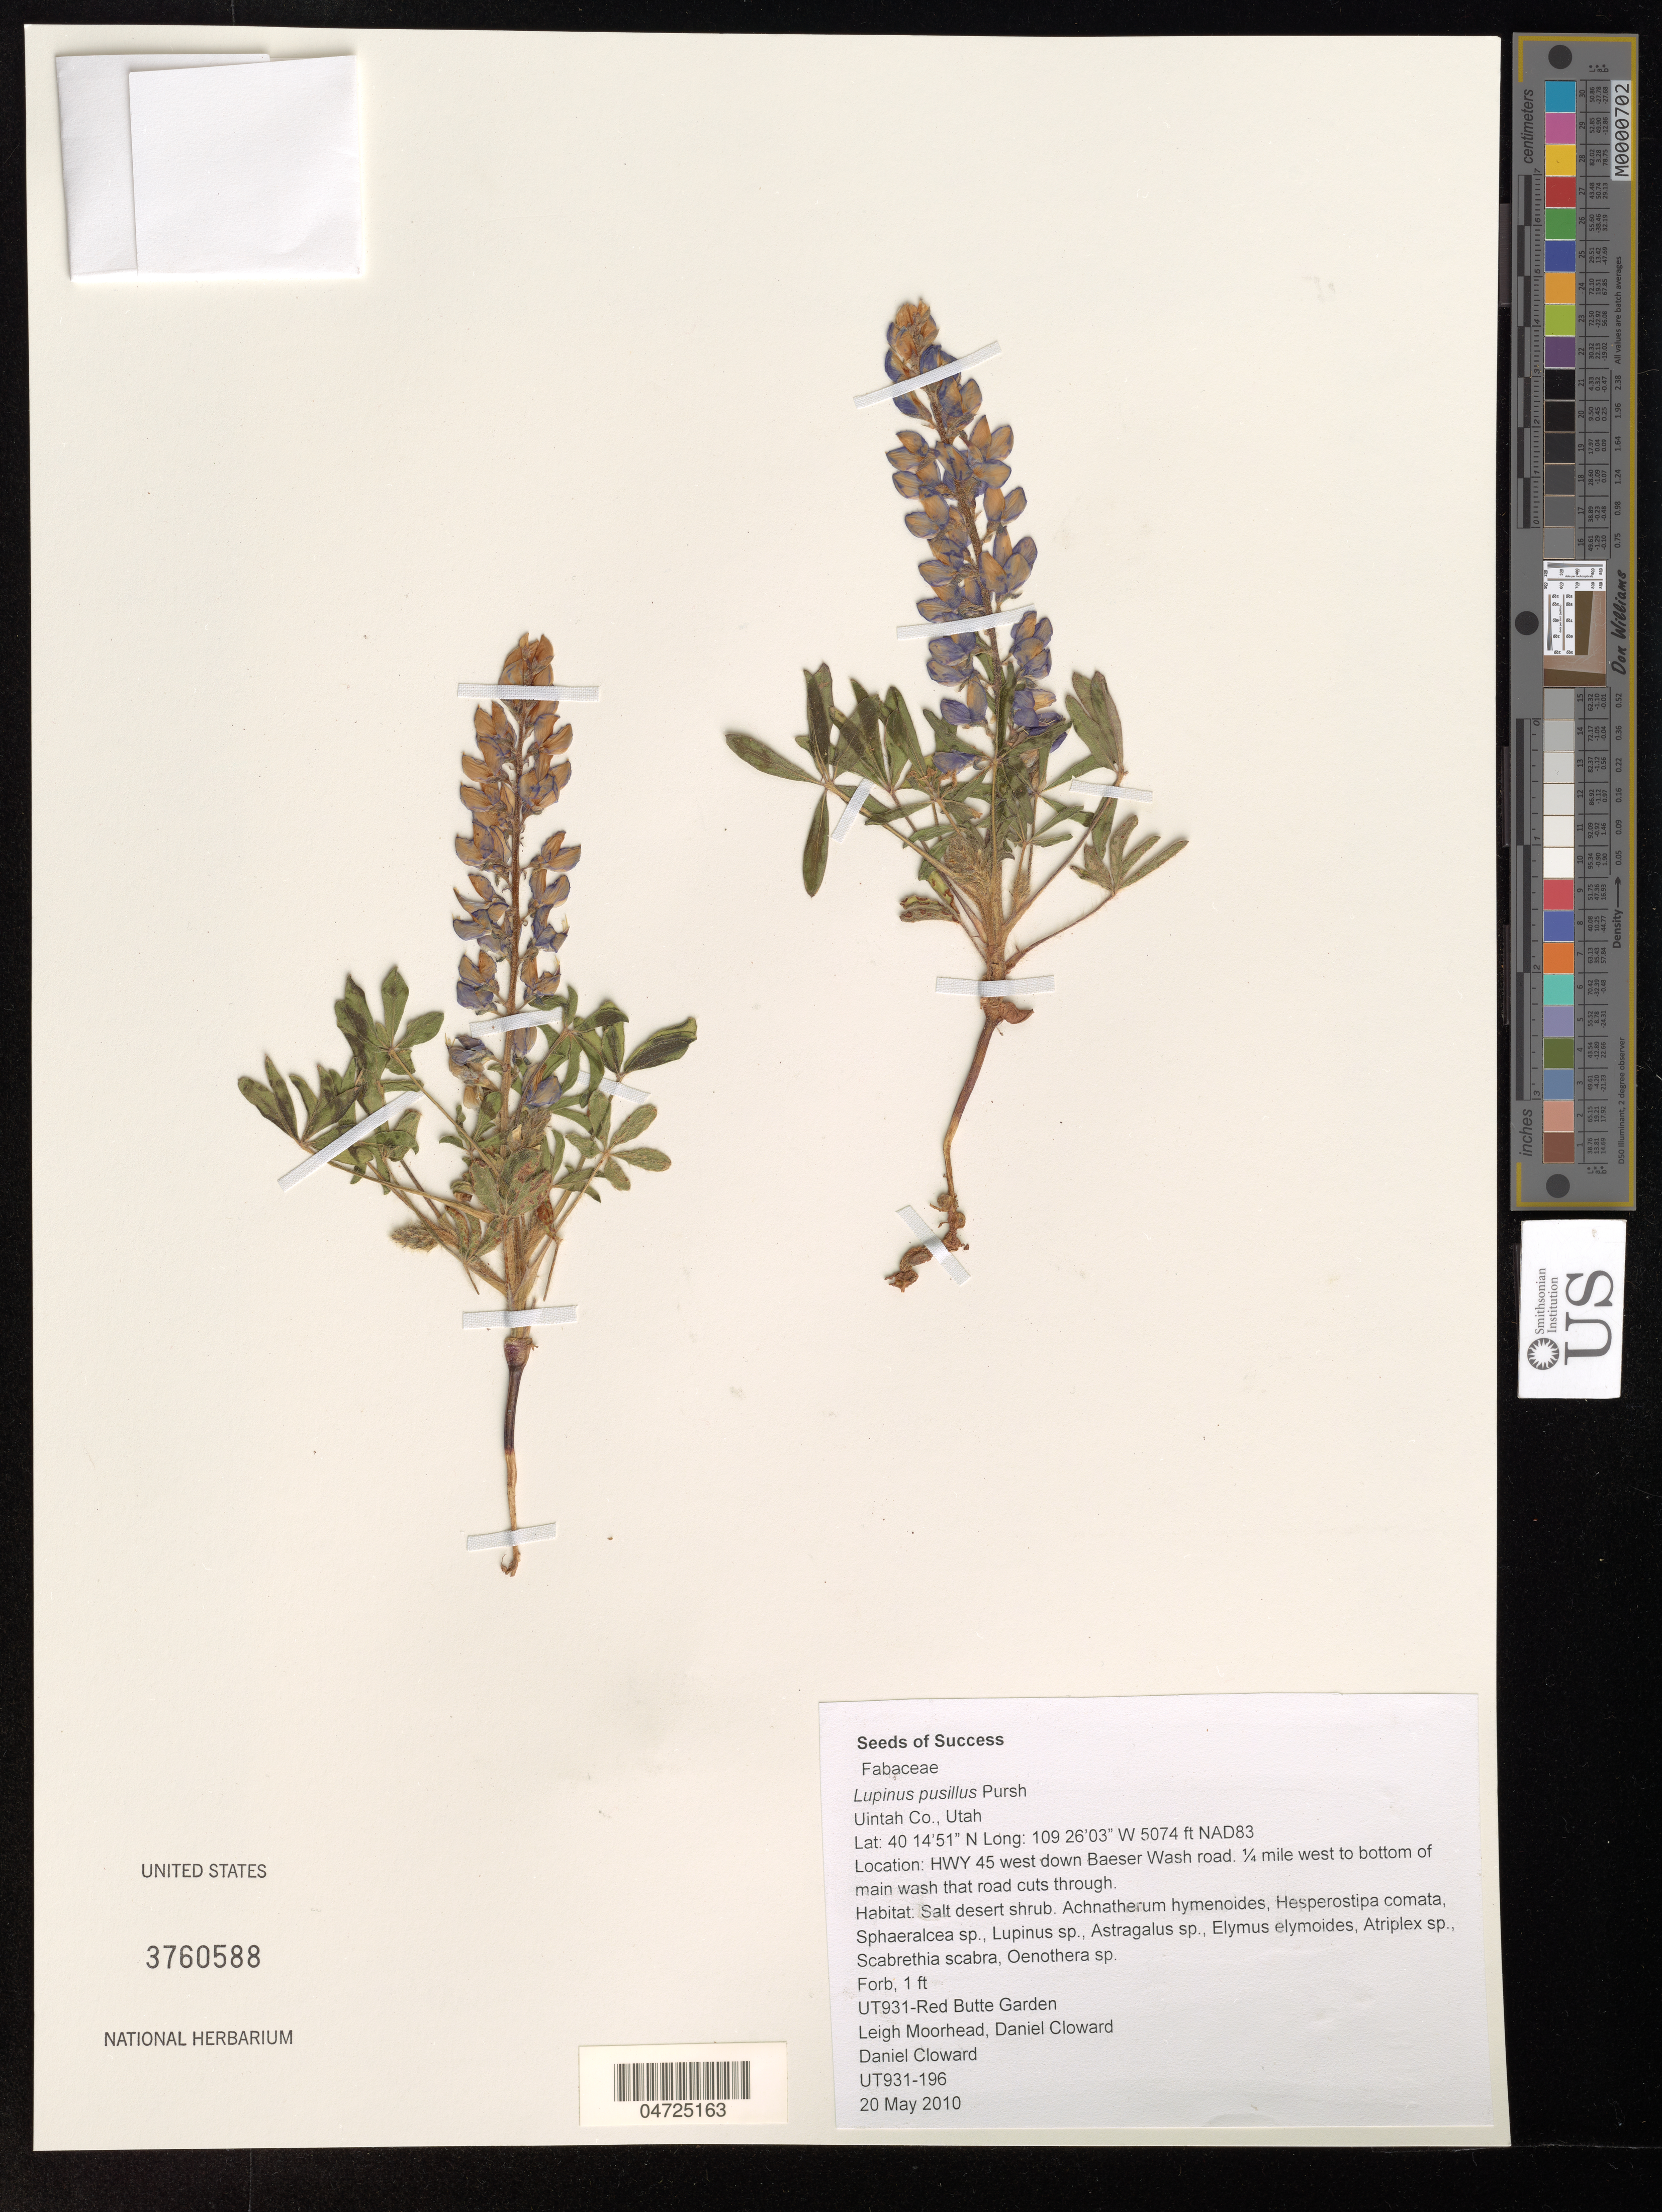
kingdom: Plantae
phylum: Tracheophyta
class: Magnoliopsida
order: Fabales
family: Fabaceae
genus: Lupinus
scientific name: Lupinus pusillus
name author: Pursh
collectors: L. Moorhead & D. Cloward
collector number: UT931-196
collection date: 2010-05-20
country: United States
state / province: Utah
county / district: Uintah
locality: Uintah Co. NAD83. HWY 45 west down Baeser Wash road. ¼ mile west to bottom of main wash that road cuts through. Red Butte Garden.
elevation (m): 1547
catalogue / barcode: US 3760588